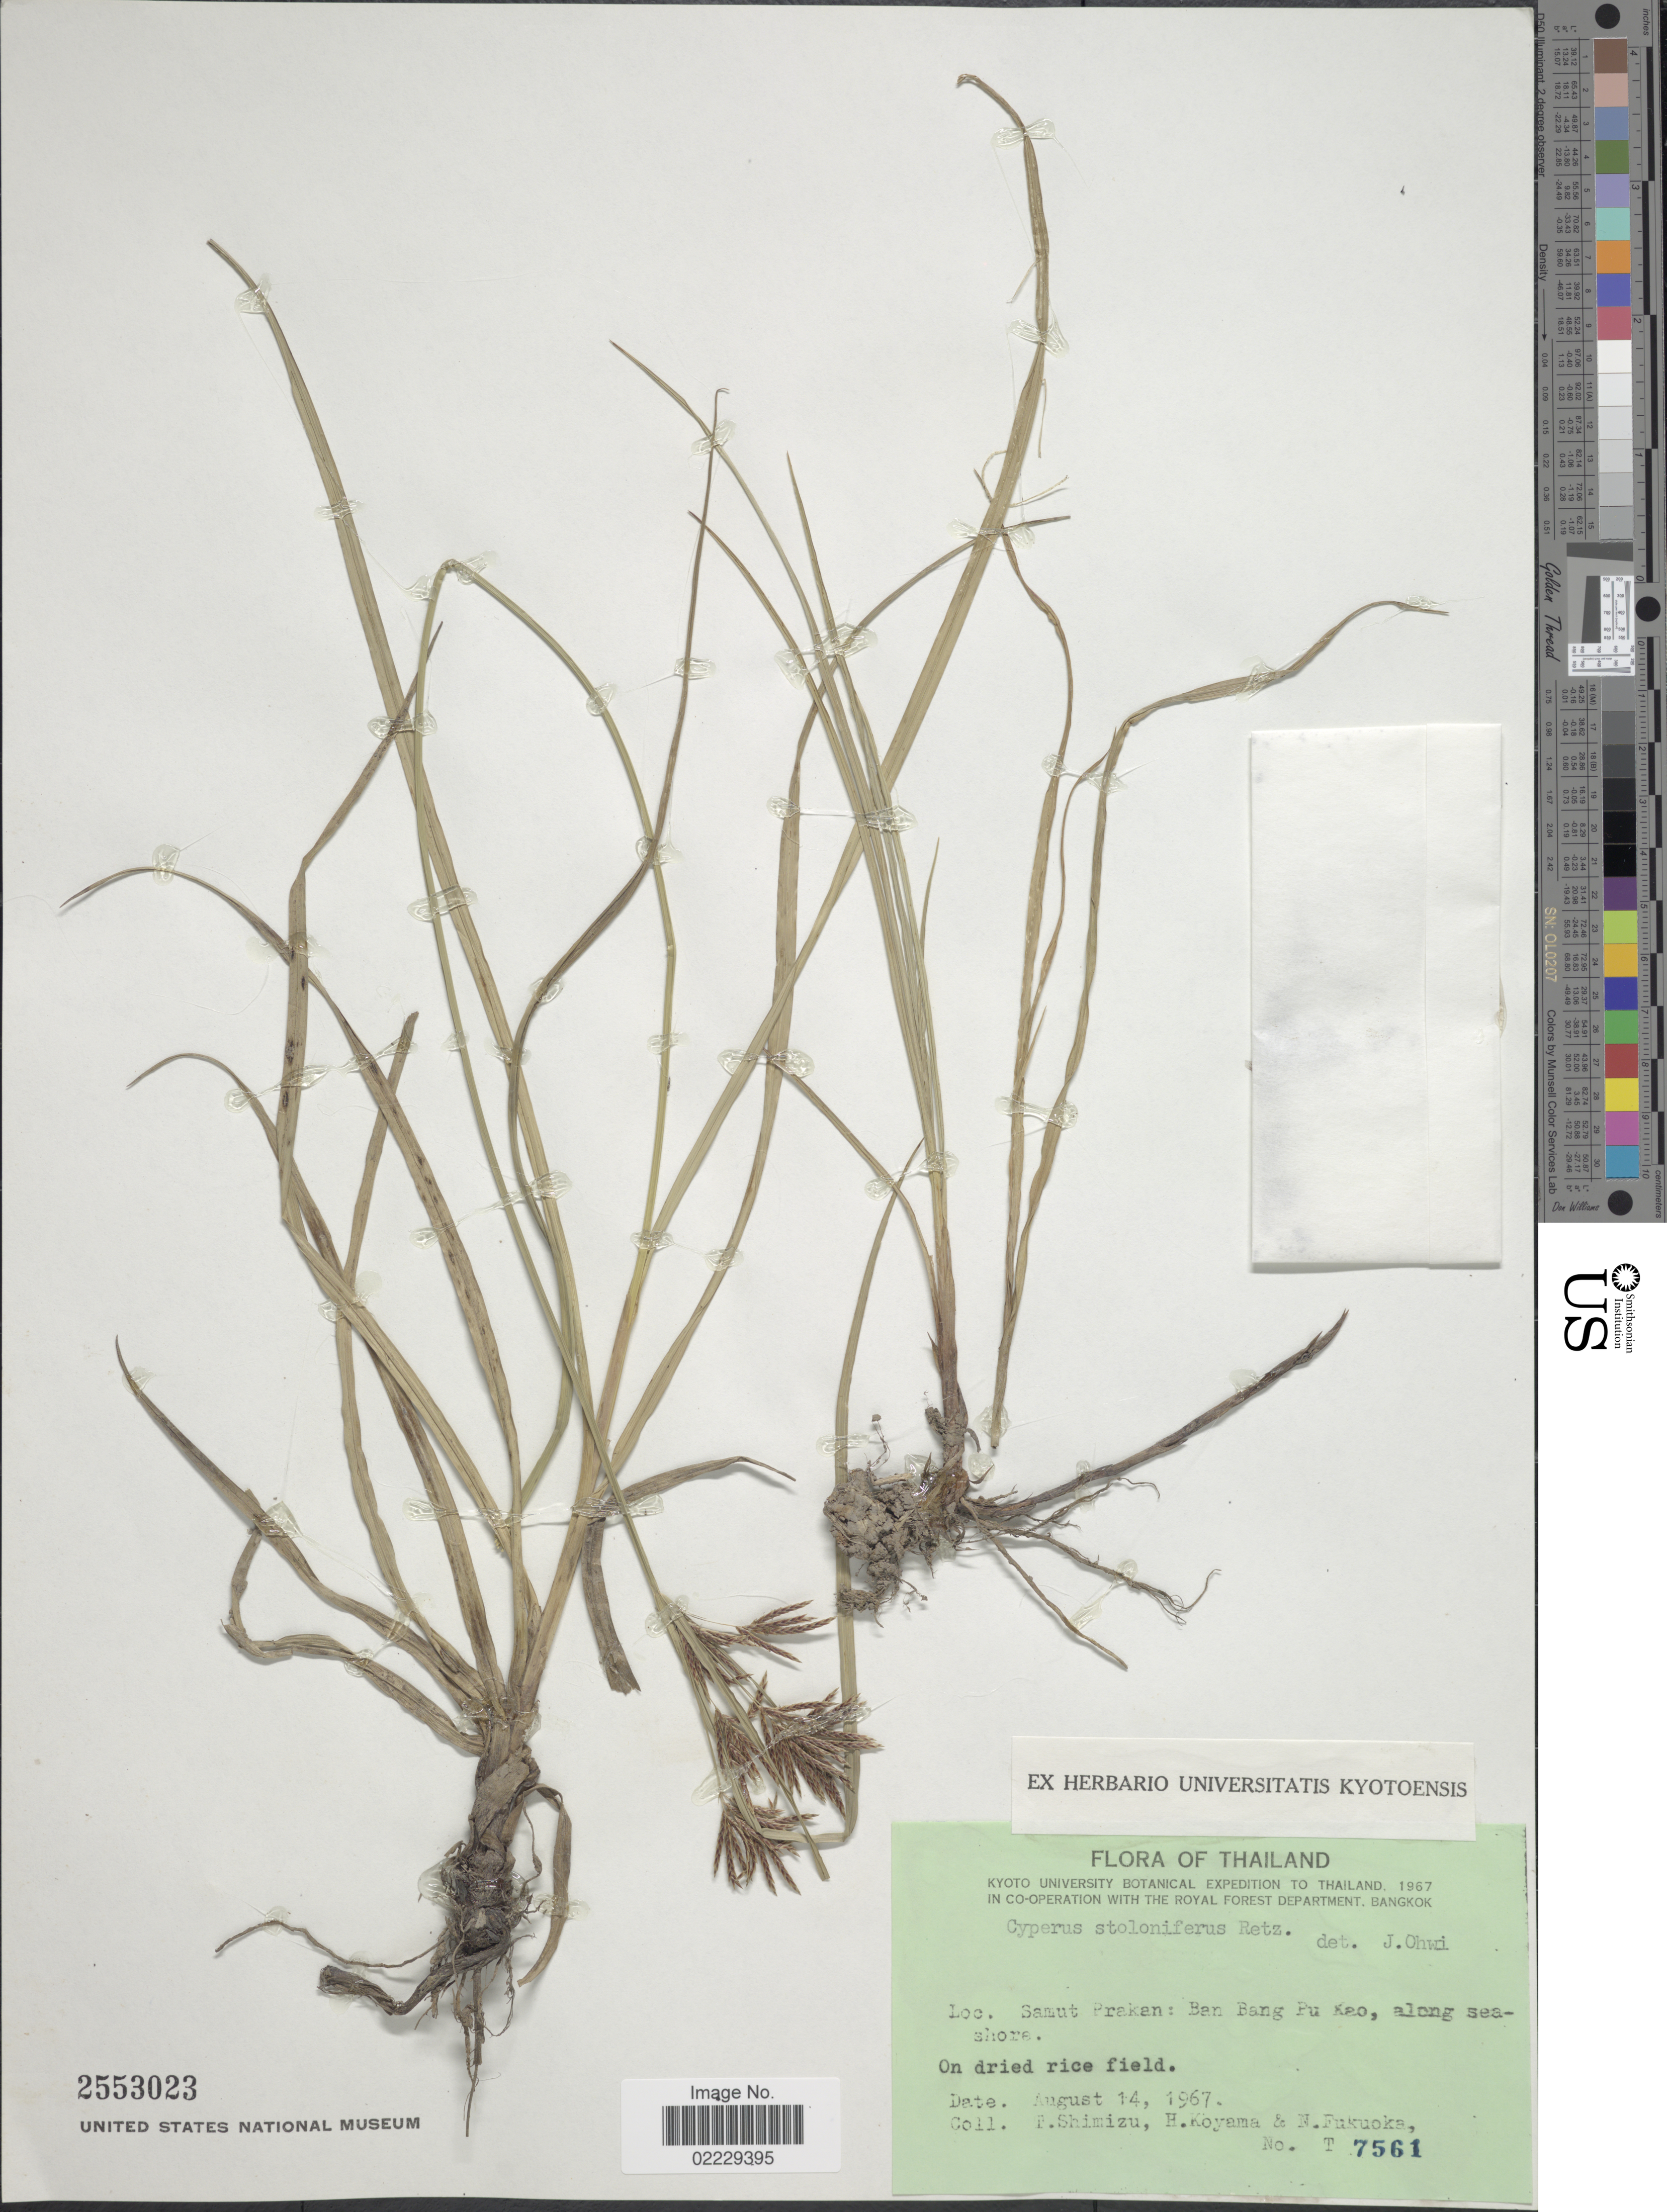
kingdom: Plantae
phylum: Tracheophyta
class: Liliopsida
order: Poales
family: Cyperaceae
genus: Cyperus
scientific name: Cyperus stoloniferus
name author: Retz.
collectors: T. Shimizu, H. Koyama & N. Fukuoka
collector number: T7561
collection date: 1967-08-14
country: Thailand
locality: Samut Prakan: Ban Bang Pu Kao, along sea shore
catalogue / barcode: US 2553023